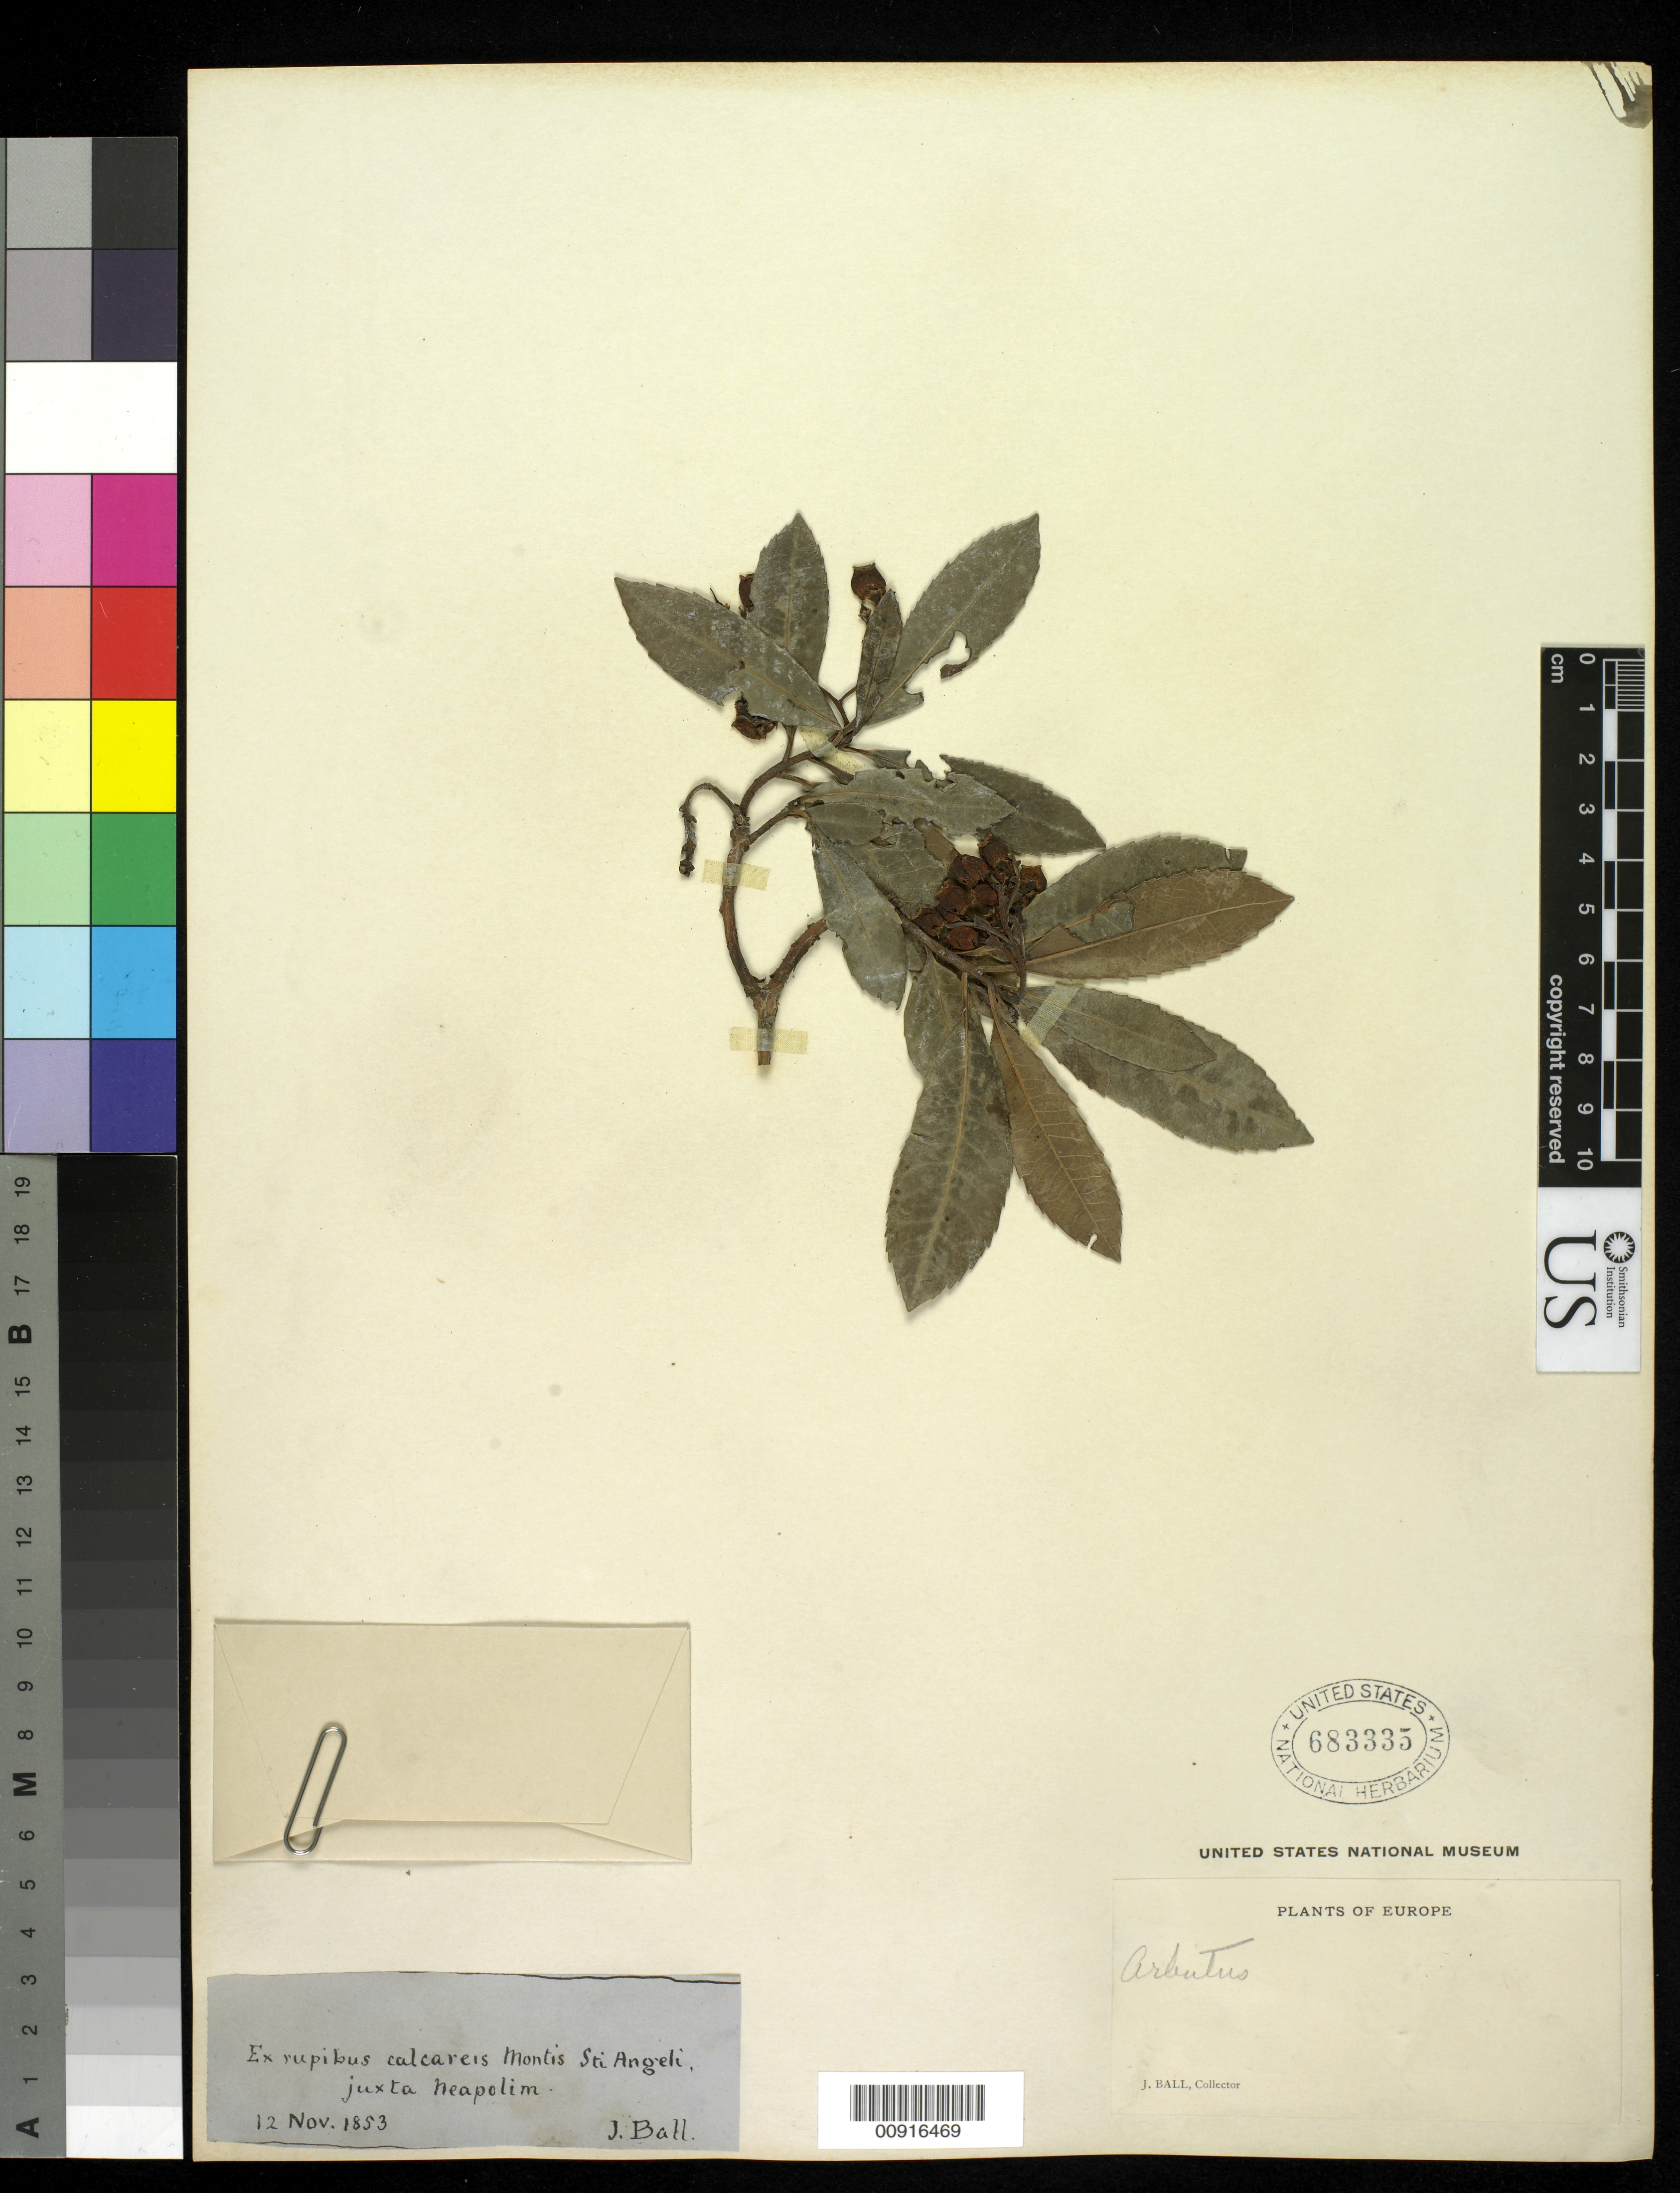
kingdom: Plantae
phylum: Tracheophyta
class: Magnoliopsida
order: Ericales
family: Ericaceae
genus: Arbutus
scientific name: Arbutus sp.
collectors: J. Ball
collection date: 1853-11-12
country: Italy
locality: Ex rupibus calcareis Montis Sti Angeli juxta Neapolim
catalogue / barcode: US 683335